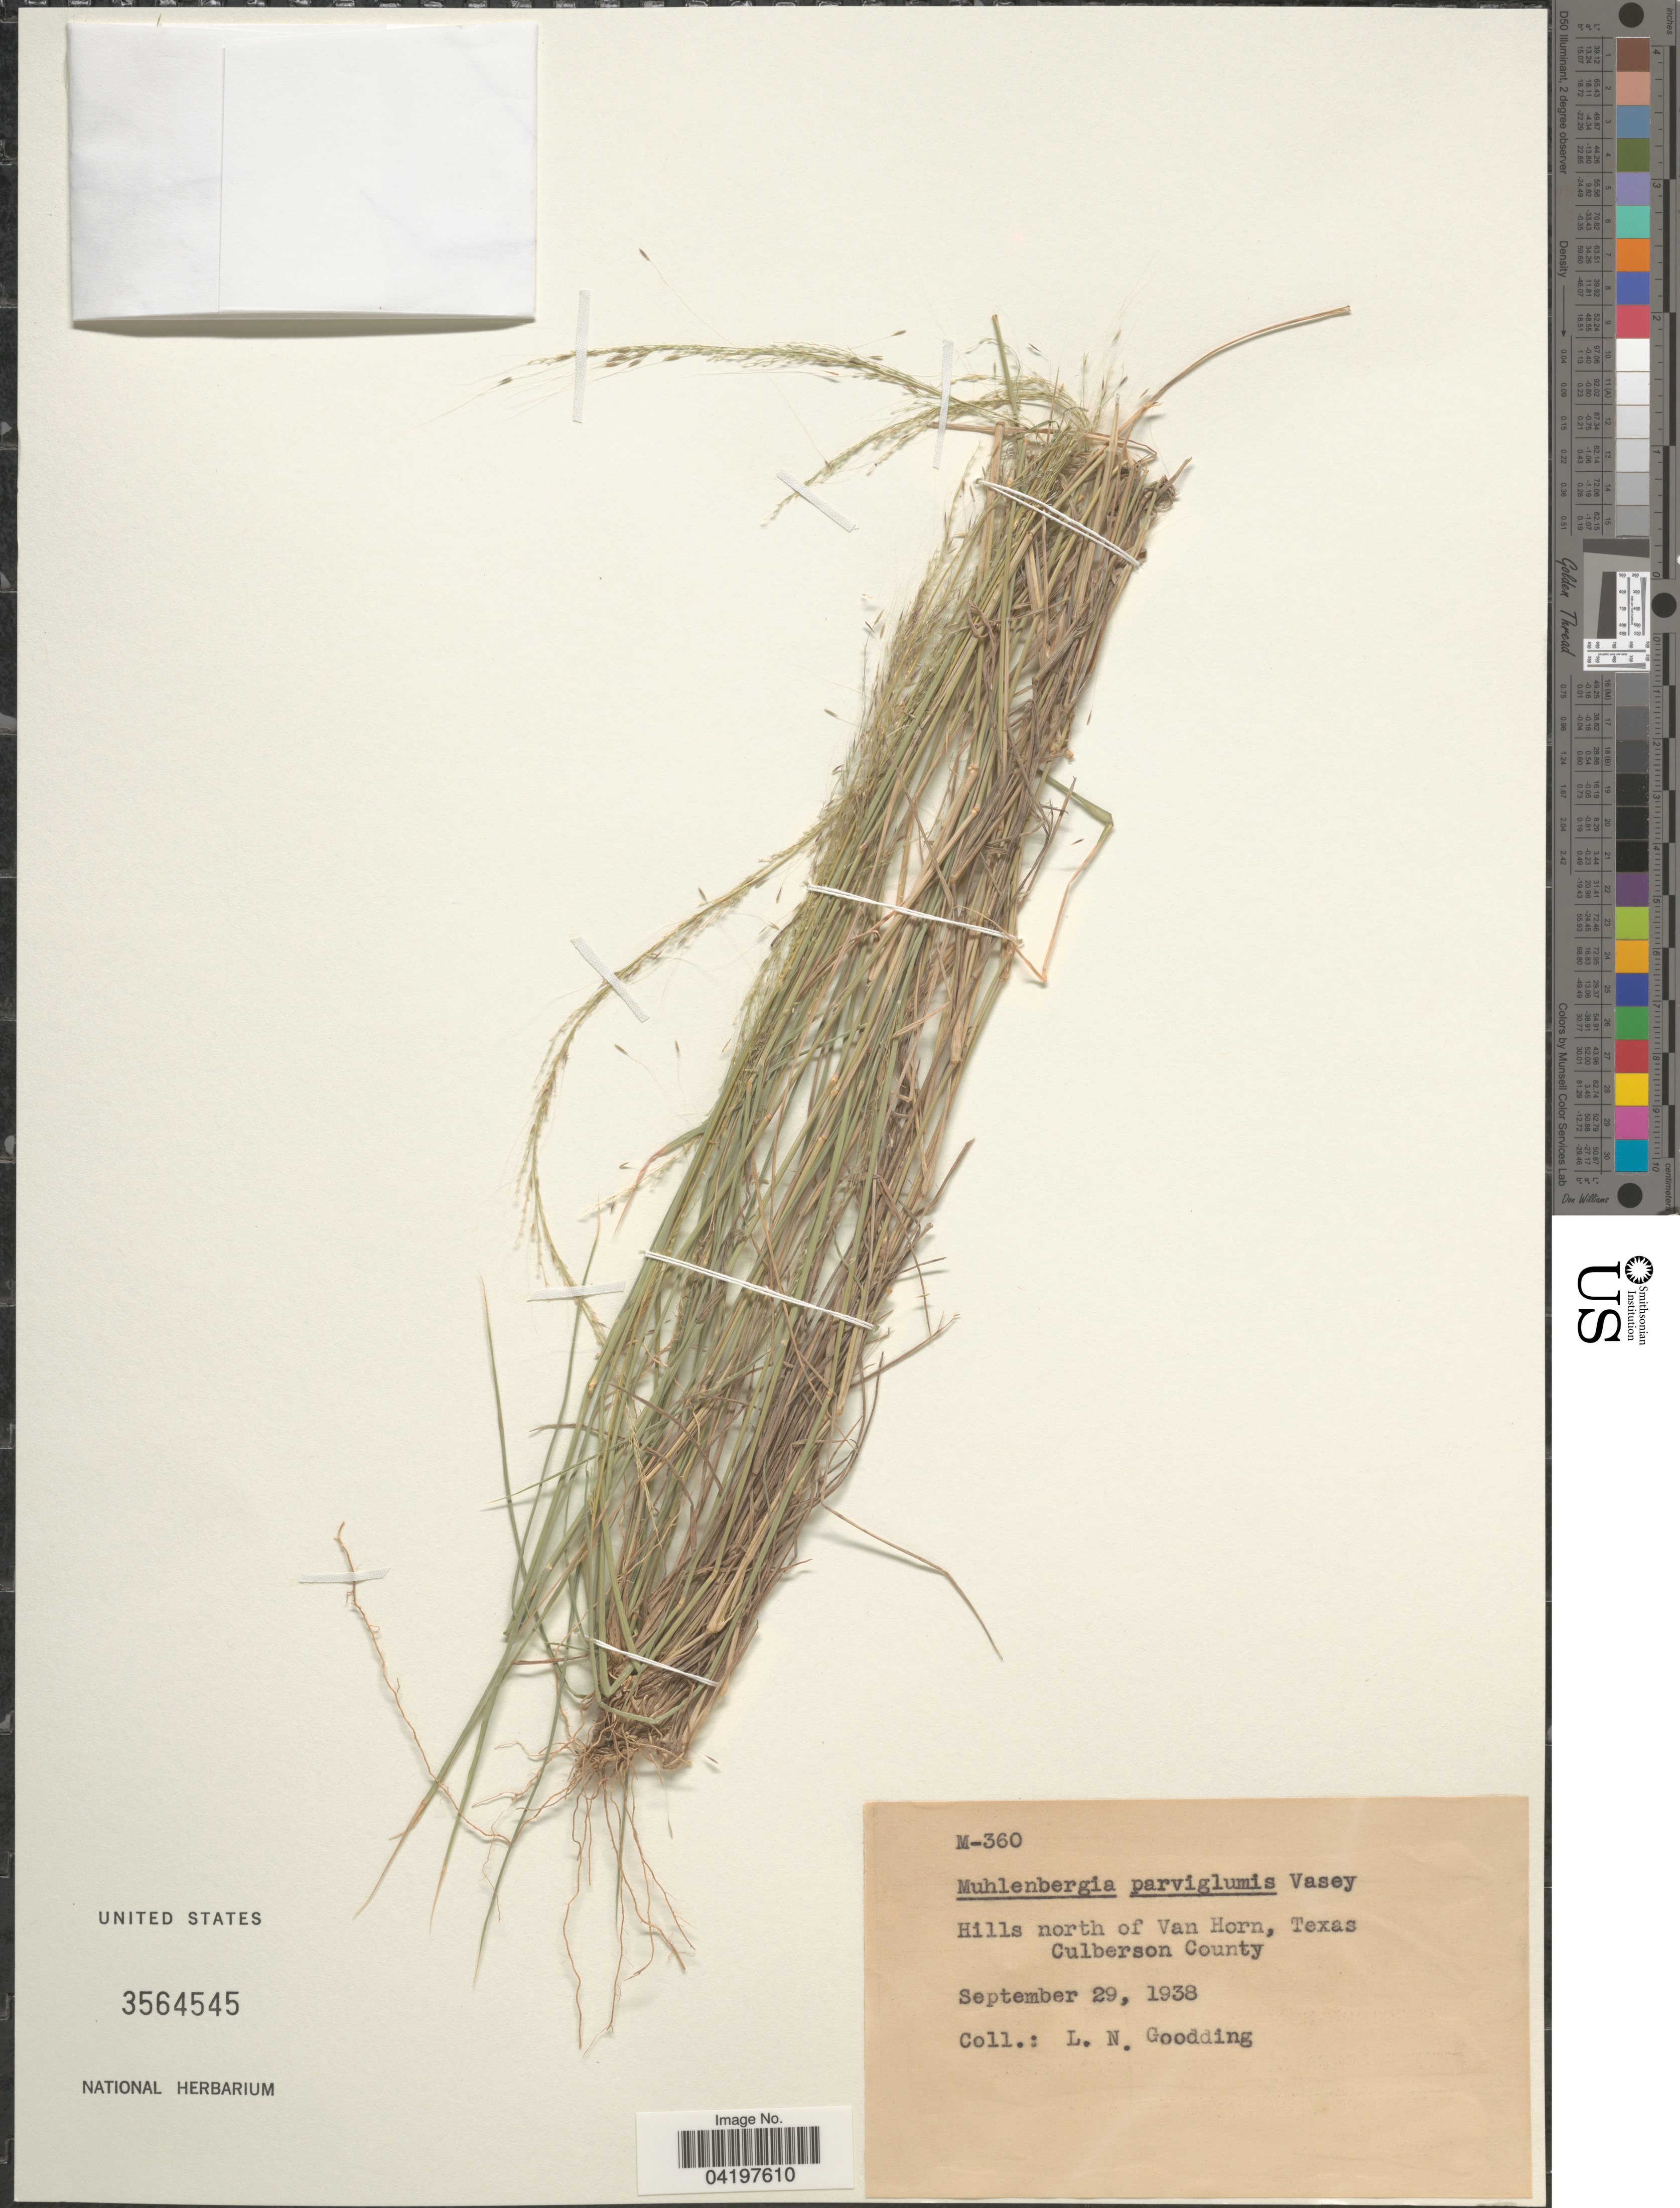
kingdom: Plantae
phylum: Tracheophyta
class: Liliopsida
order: Poales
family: Poaceae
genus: Muhlenbergia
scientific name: Muhlenbergia spiciformis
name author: Trin.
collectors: L. N. Goodding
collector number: M-360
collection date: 1938-09-29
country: United States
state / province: Texas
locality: Hills north of Van Horn. Culberson County.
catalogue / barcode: US 3564545